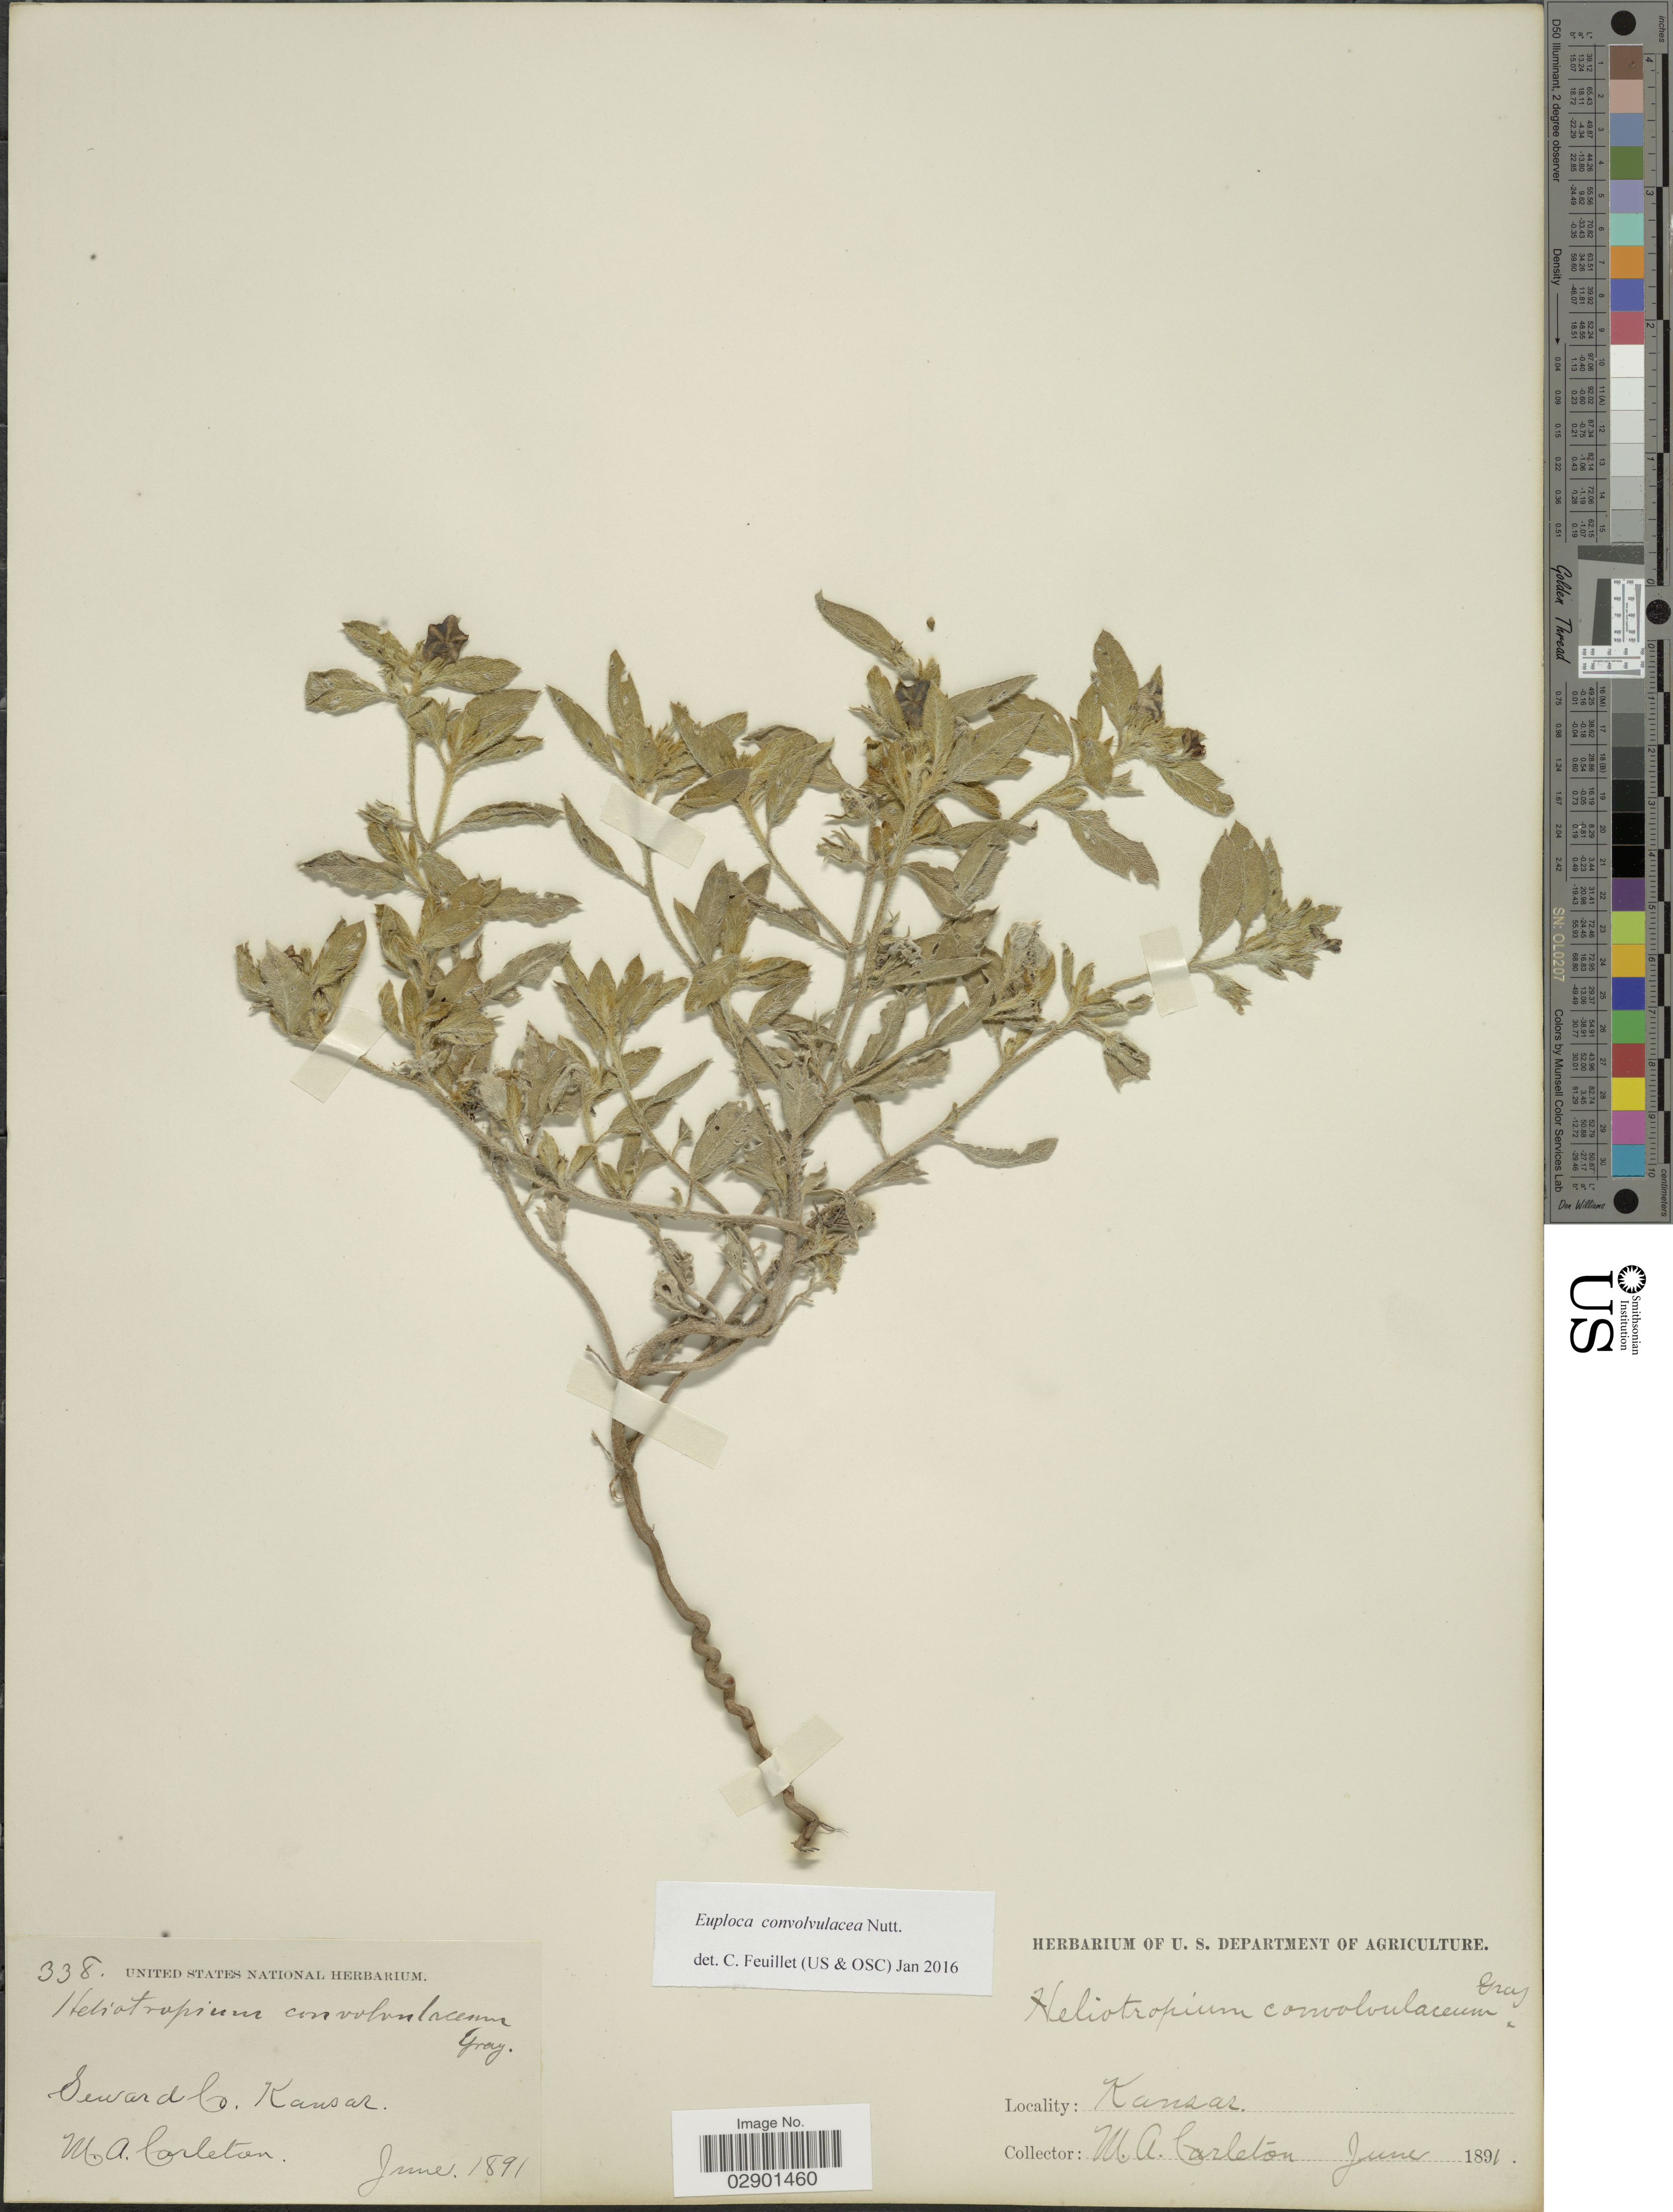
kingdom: Plantae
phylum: Tracheophyta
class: Magnoliopsida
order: Boraginales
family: Heliotropiaceae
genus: Euploca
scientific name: Euploca convolvulacea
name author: Nutt.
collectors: M. A. Carleton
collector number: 338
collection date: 1891-06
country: United States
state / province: Kansas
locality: Seward Co.